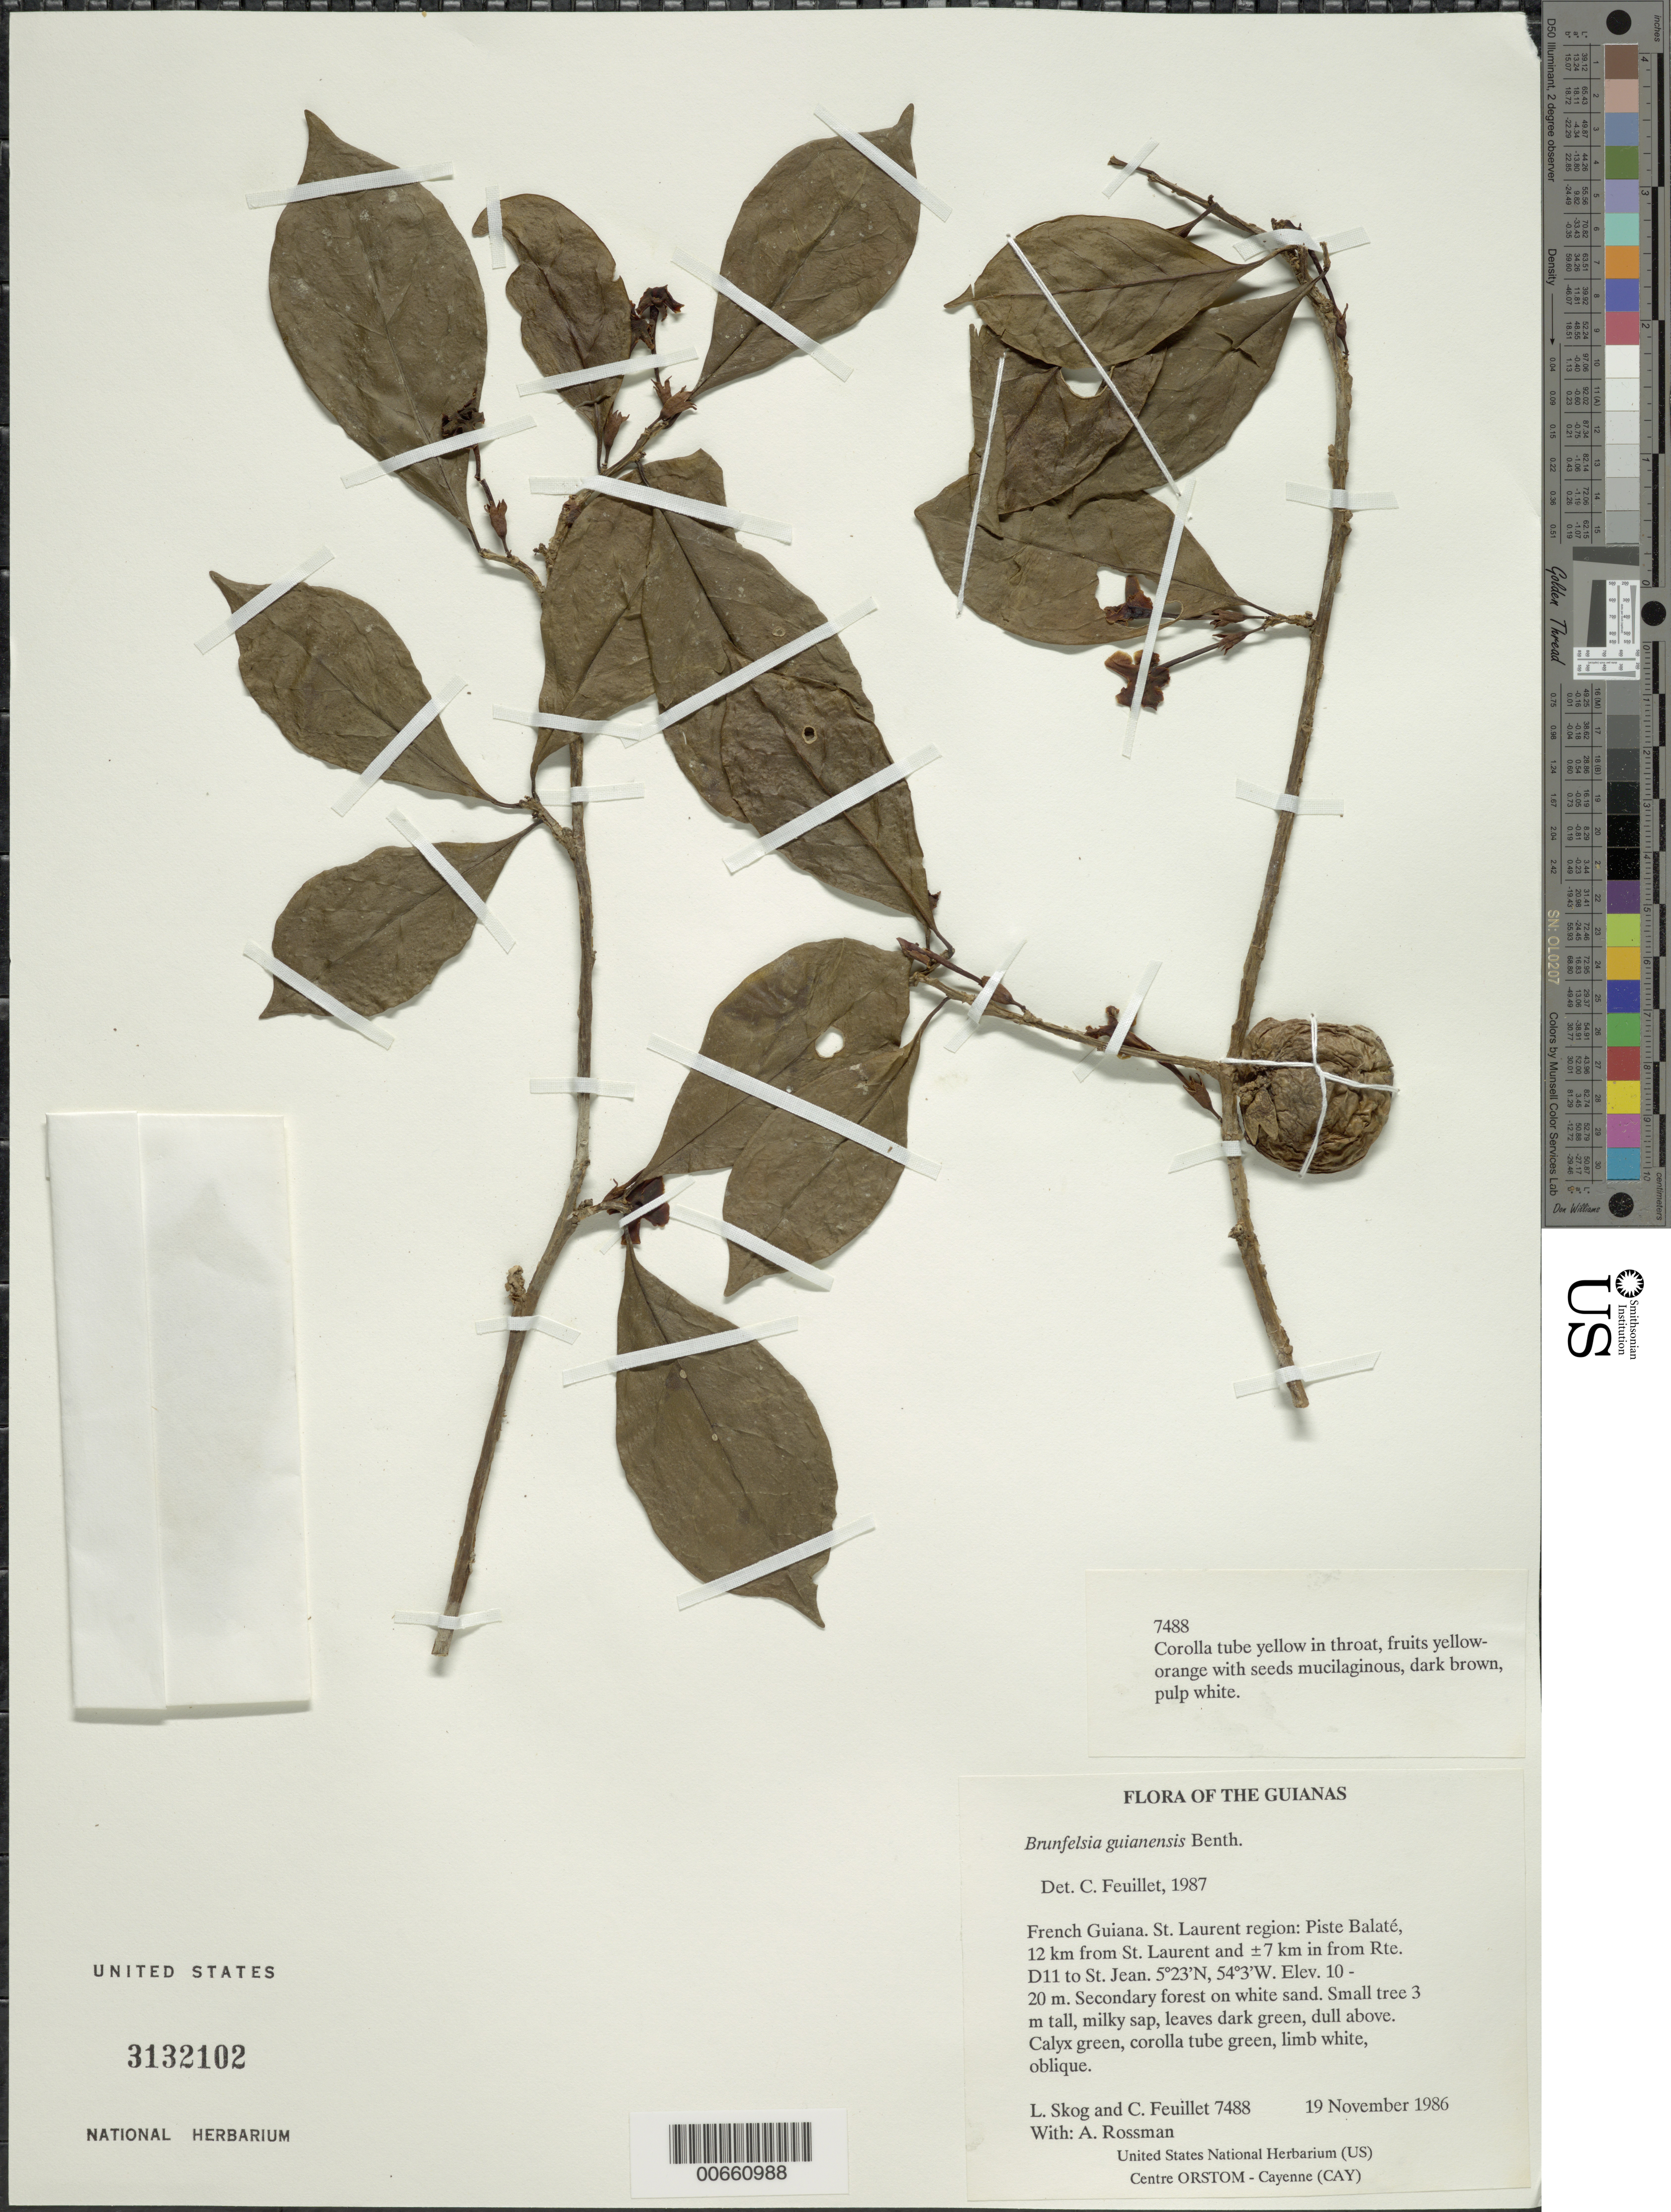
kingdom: Plantae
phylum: Tracheophyta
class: Magnoliopsida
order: Solanales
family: Solanaceae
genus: Brunfelsia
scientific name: Brunfelsia guianensis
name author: Benth.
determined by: Feuillet, C.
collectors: L. E. Skog, C. Feuillet & A. Rossman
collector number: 7488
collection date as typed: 19 November 1986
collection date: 1986-11-19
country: French Guiana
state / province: Saint-Laurent-du-Maroni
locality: Piste Balaté, 12 km from St. Laurent and ±7 km in from Rte. D11 to St. Jean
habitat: Secondary forest on white sand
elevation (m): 10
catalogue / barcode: US 3132102